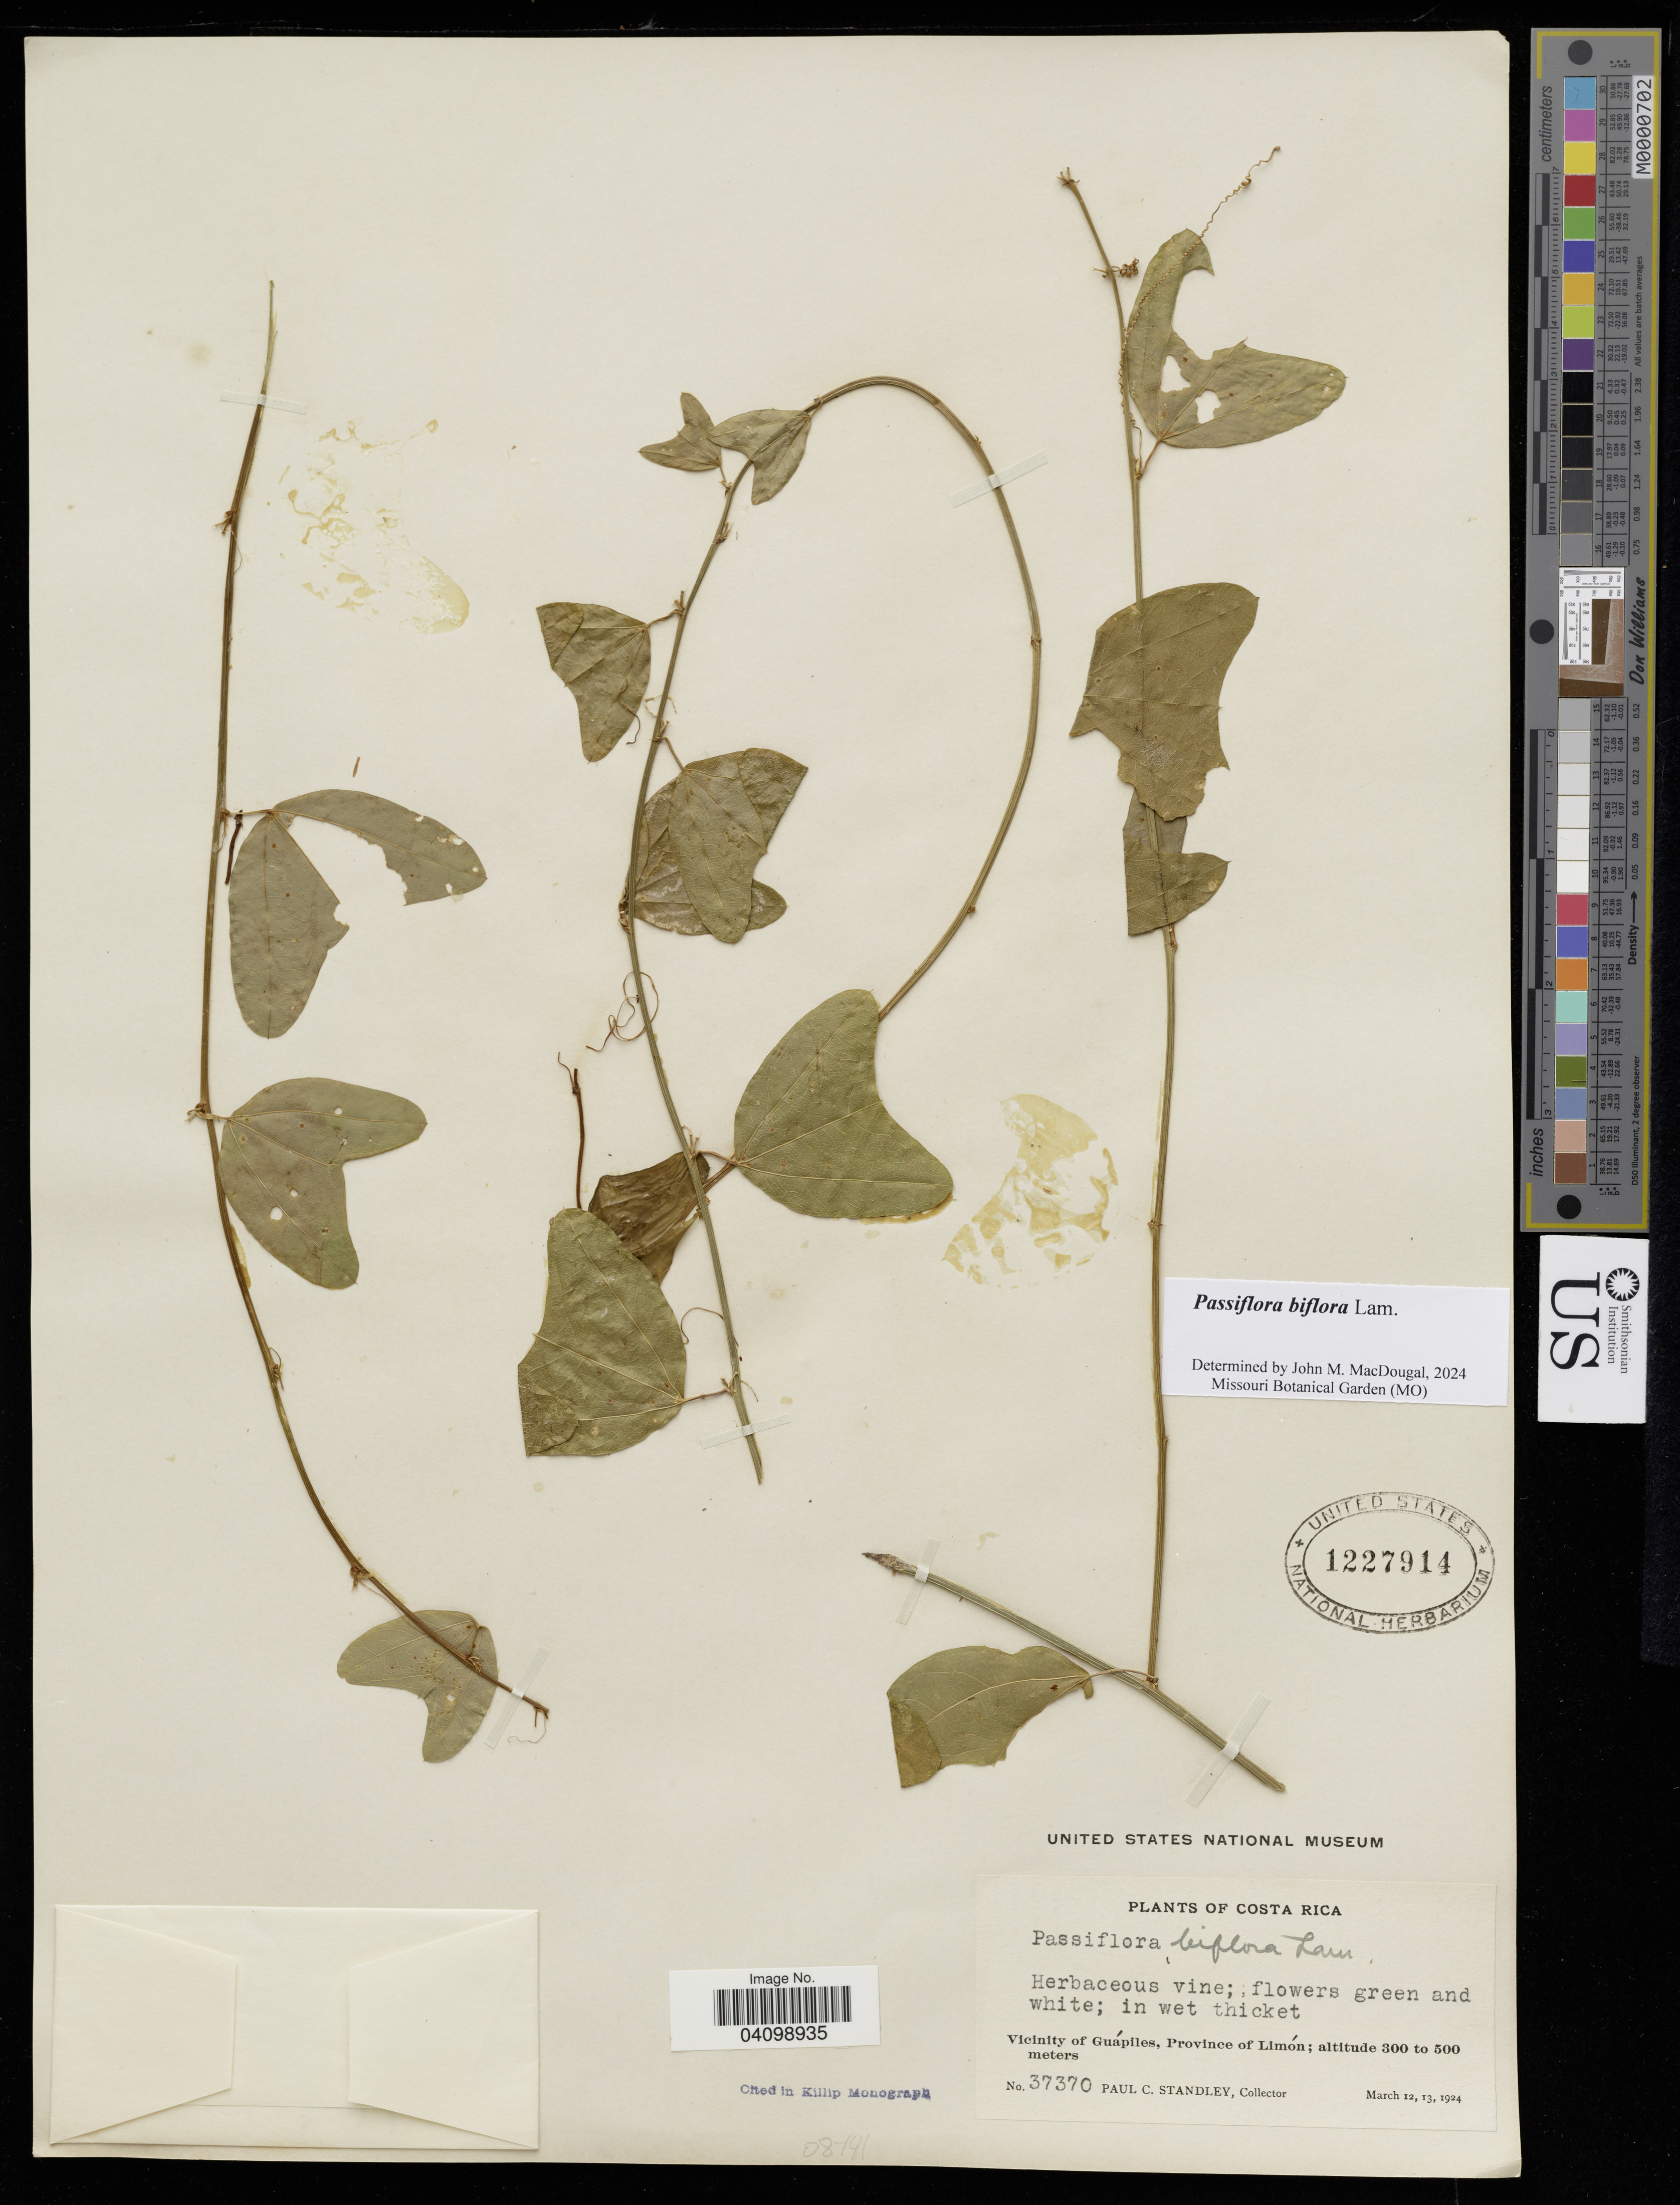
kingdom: Plantae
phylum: Tracheophyta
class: Magnoliopsida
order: Malpighiales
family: Passifloraceae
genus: Passiflora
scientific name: Passiflora biflora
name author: Lam.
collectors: P. C. Standley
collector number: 37370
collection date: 1924-03-12/1924-03-13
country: Costa Rica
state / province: Limón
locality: Vicinity of Guápiles.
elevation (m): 300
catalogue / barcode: US 1227914